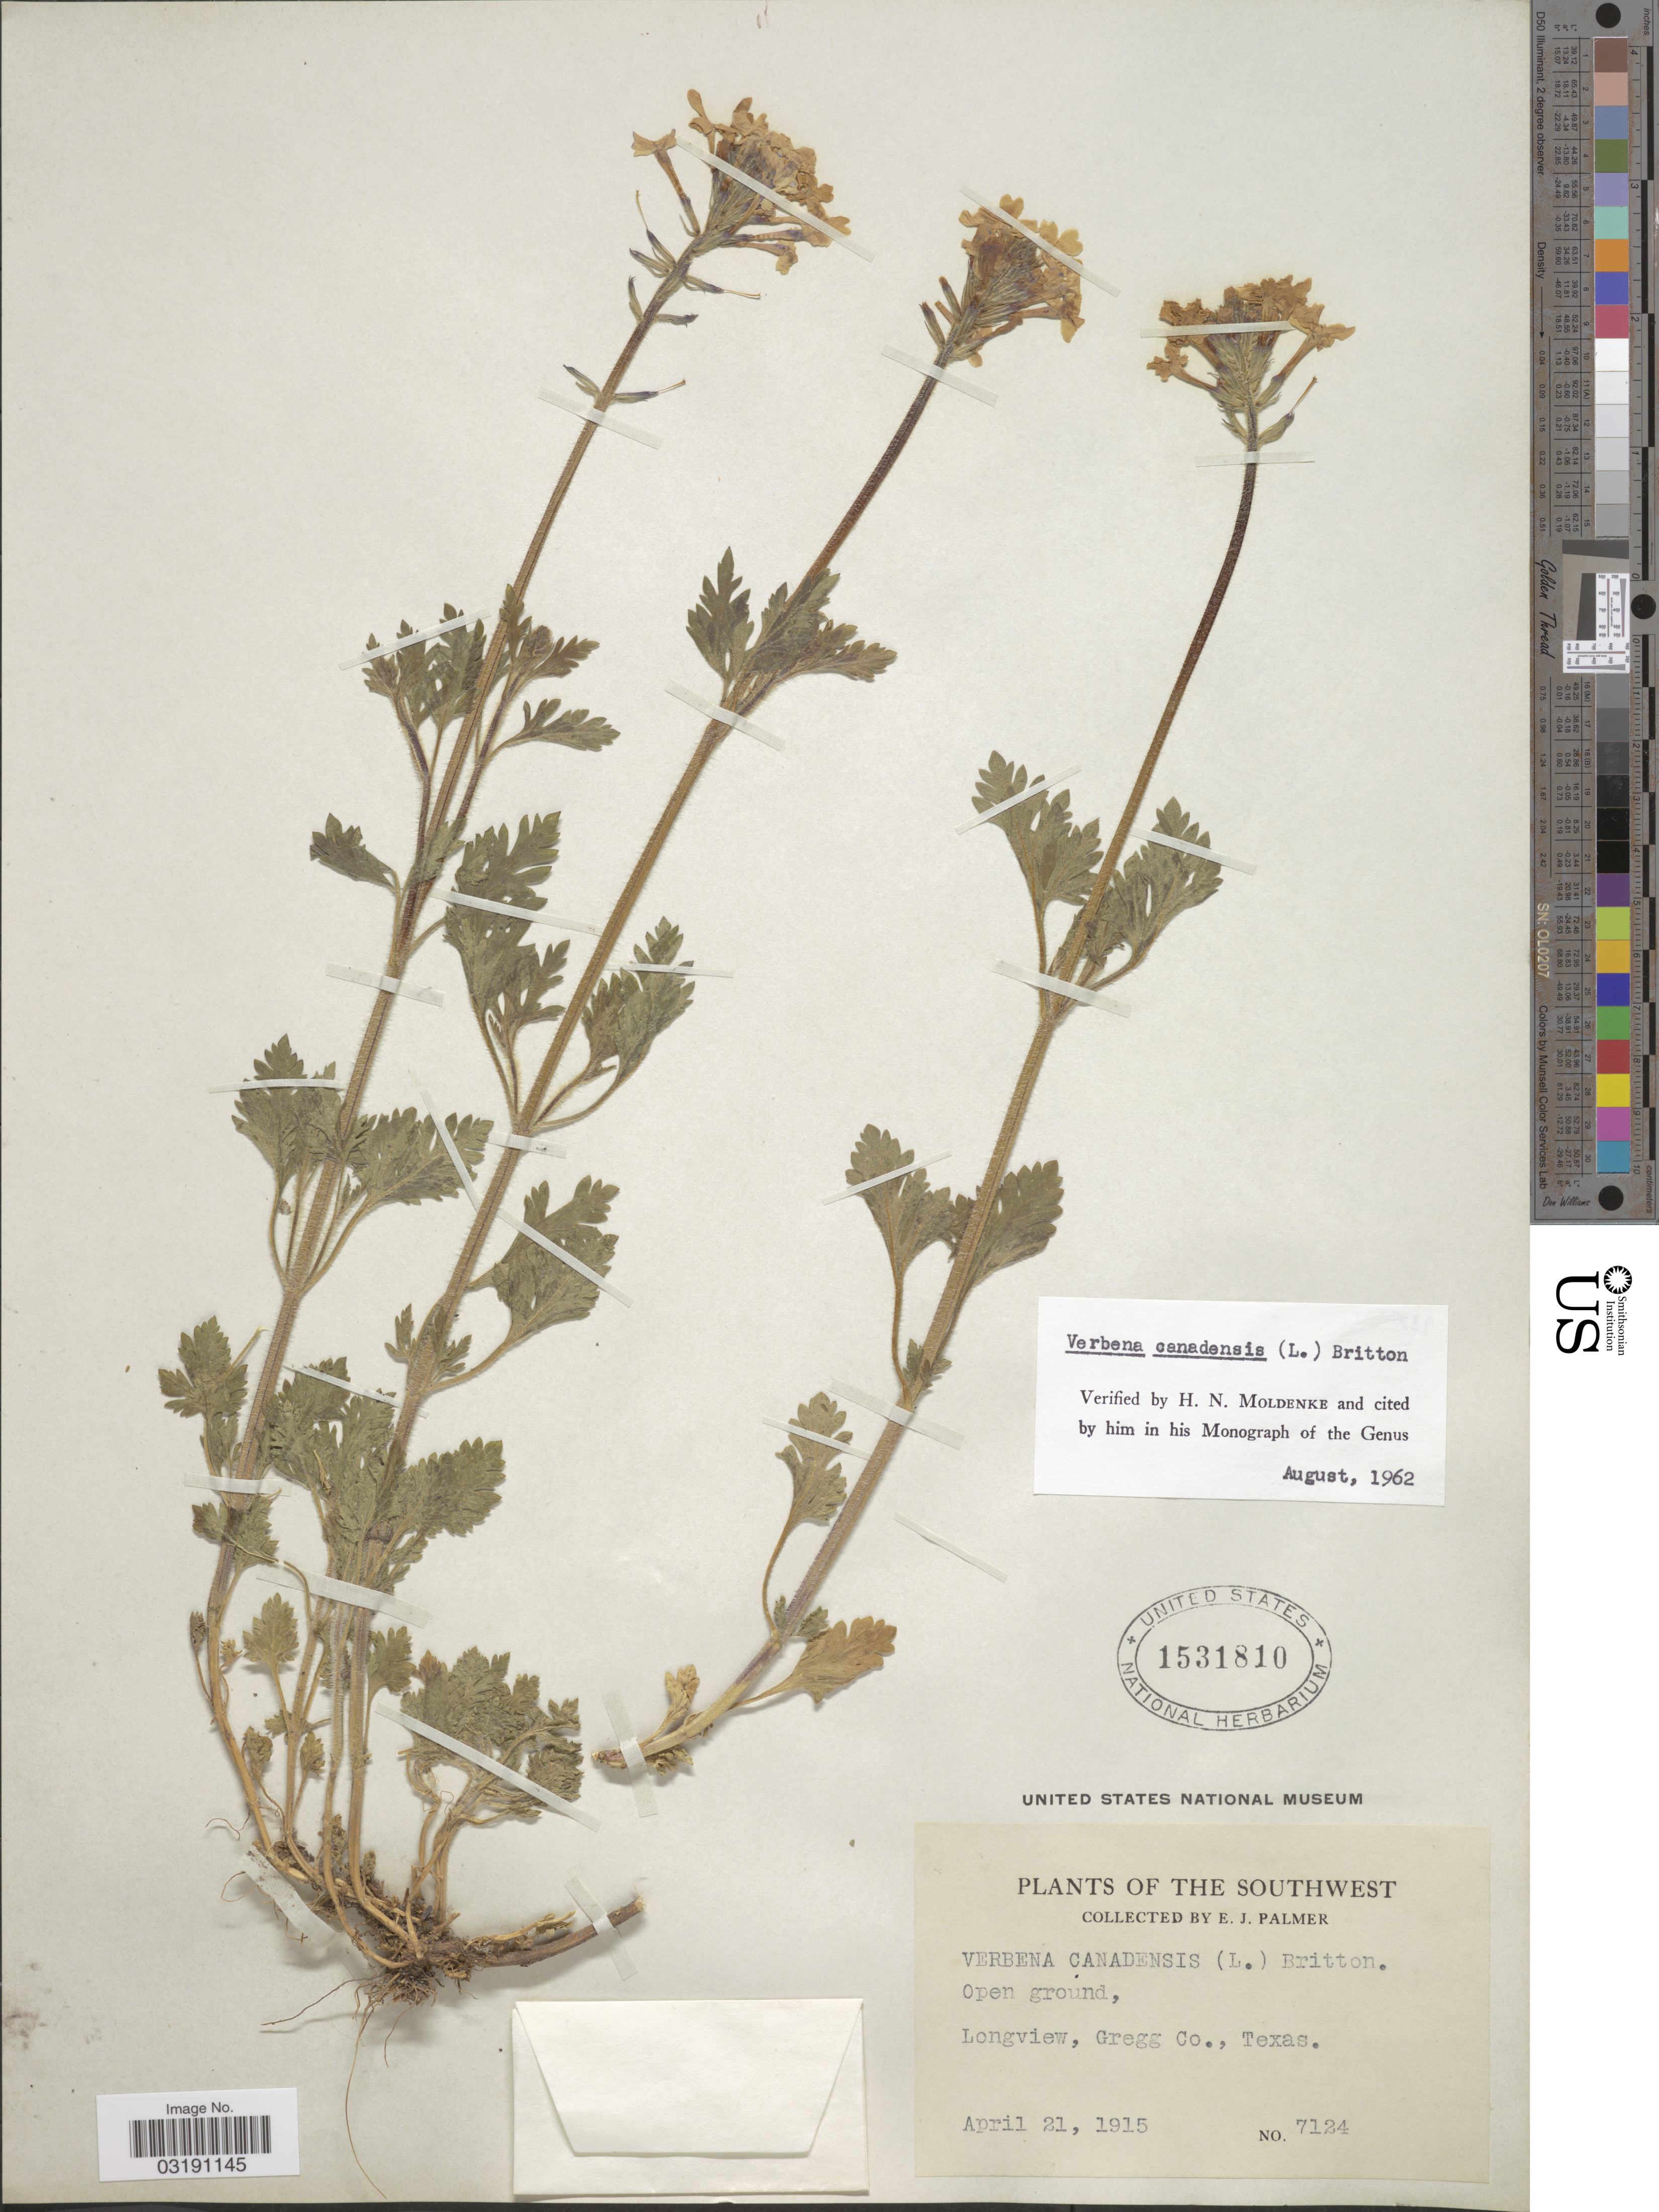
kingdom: Plantae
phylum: Tracheophyta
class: Magnoliopsida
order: Lamiales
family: Verbenaceae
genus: Verbena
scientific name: Verbena canadensis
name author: (L.) Britton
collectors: E. J. Palmer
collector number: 7124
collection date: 1915-04-21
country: United States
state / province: Texas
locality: The Southwest. Longview, Gregg Co.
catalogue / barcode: US 1531810